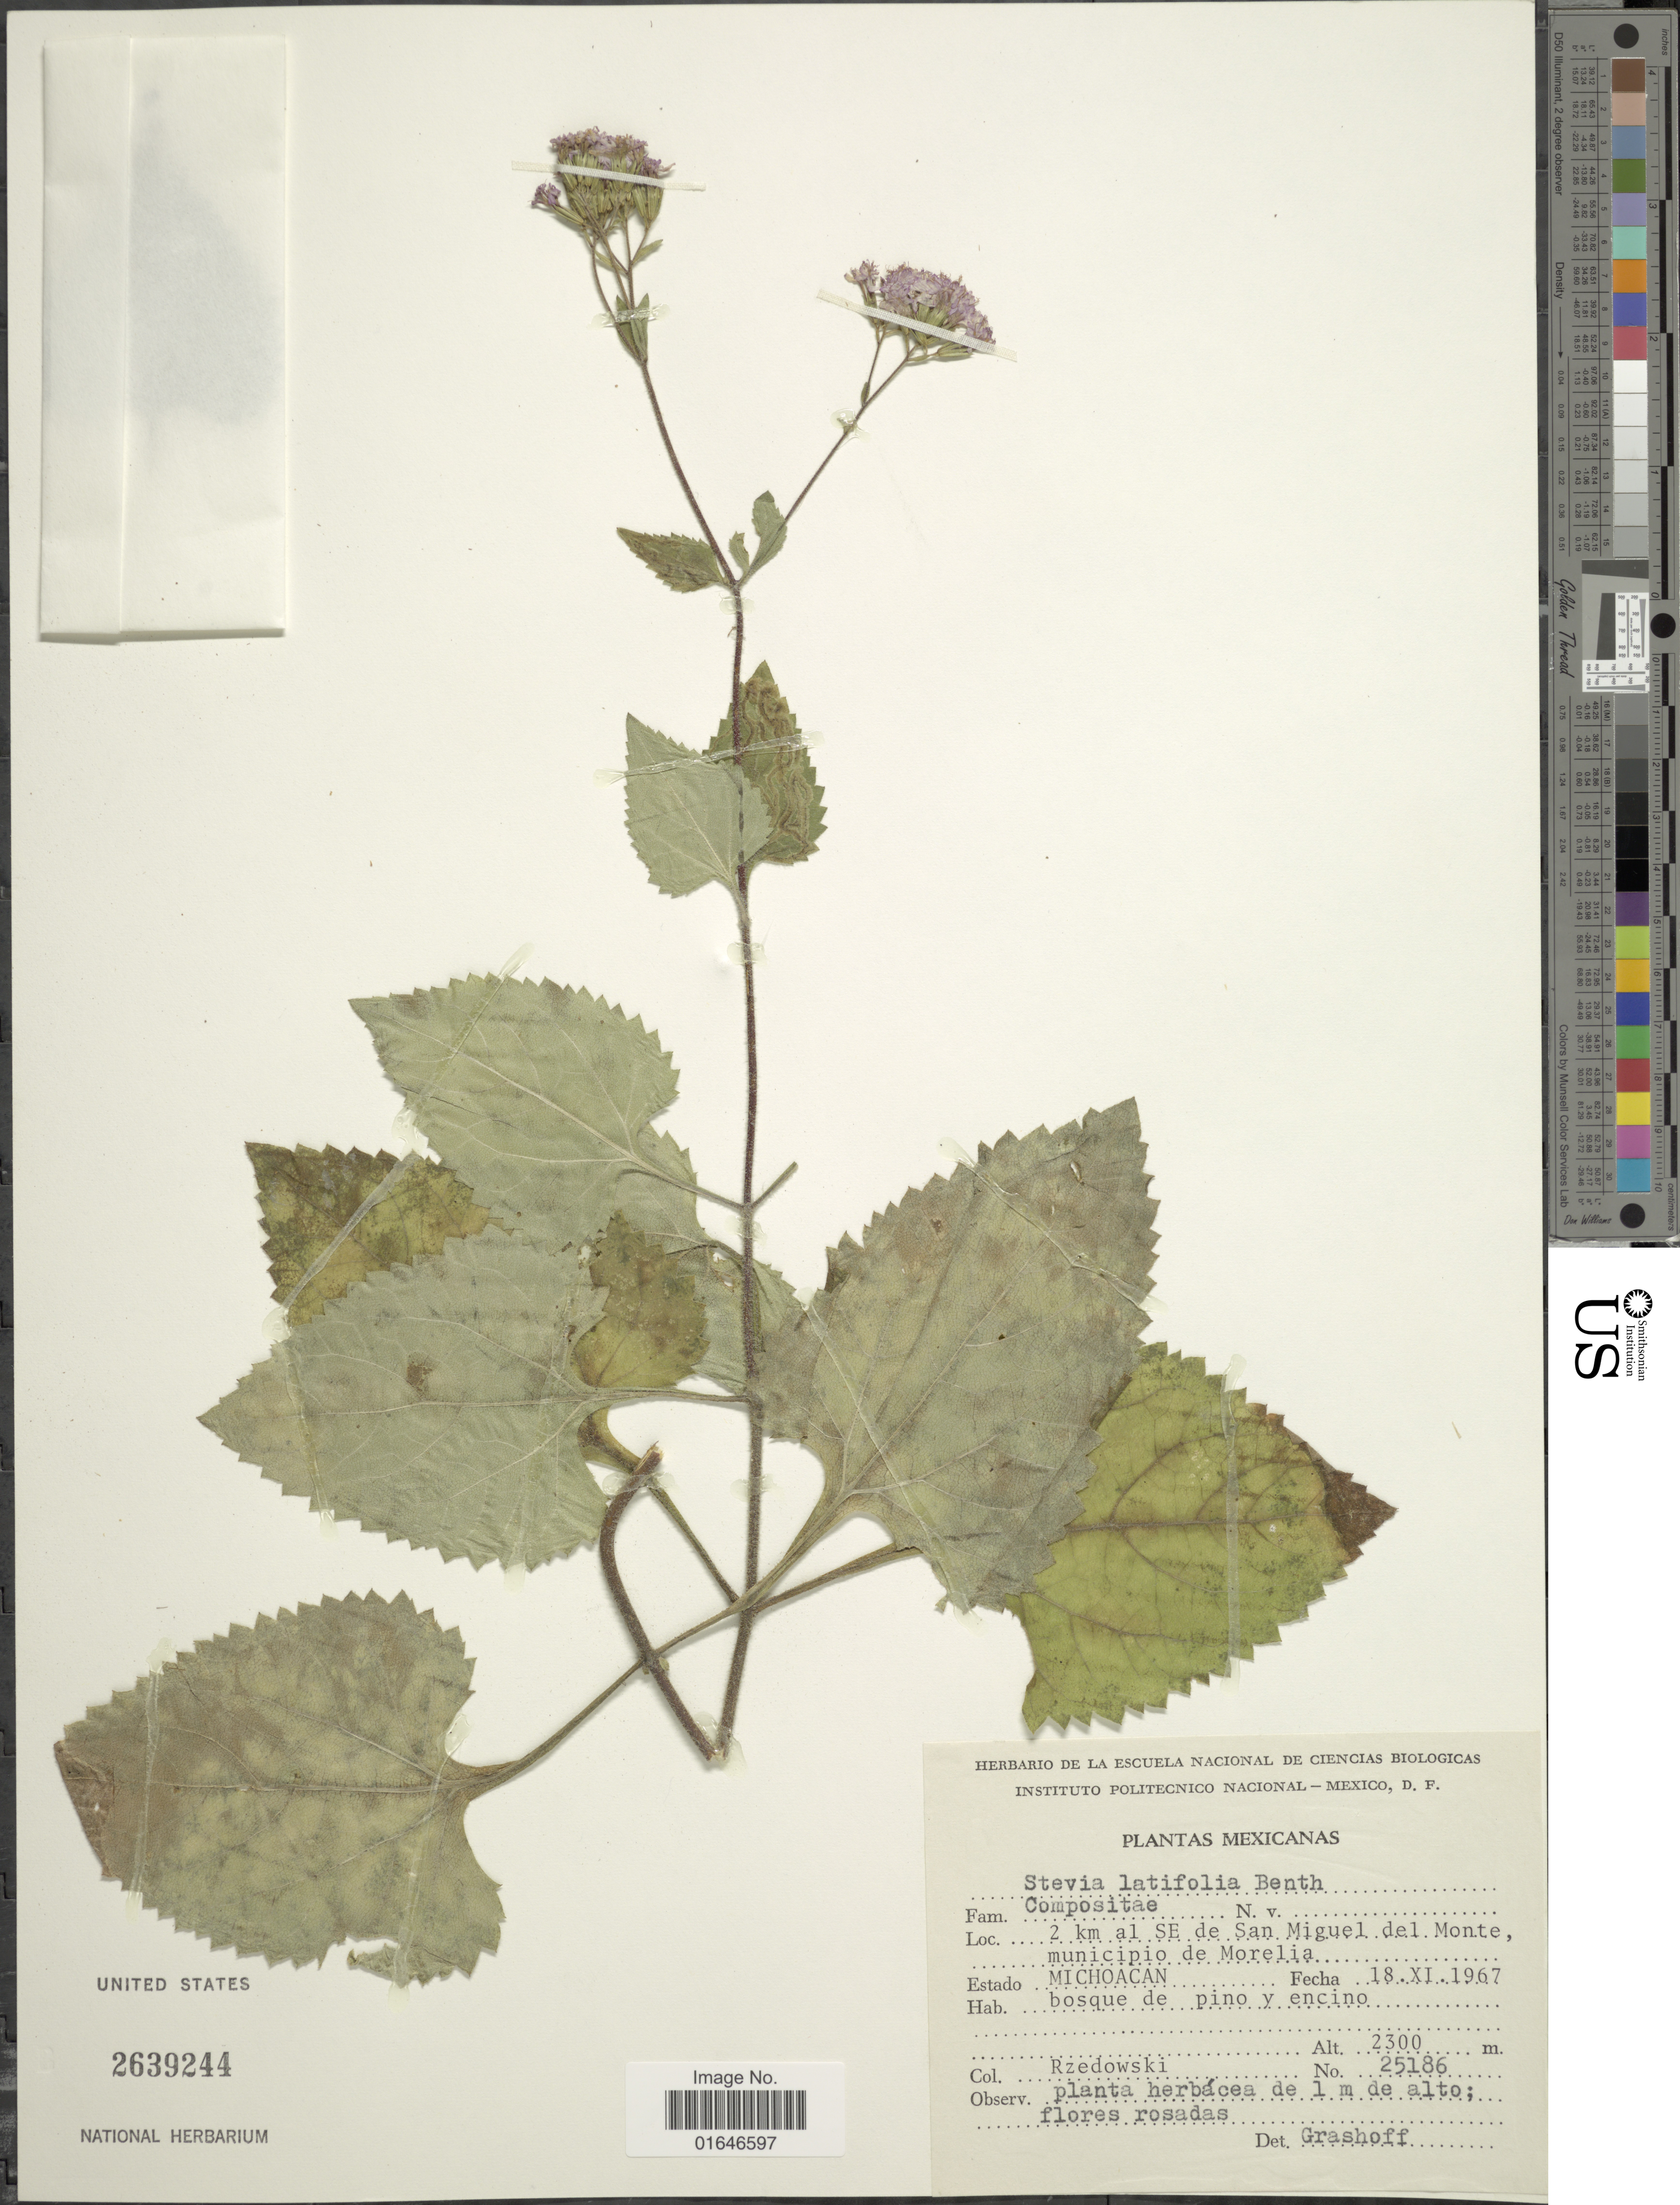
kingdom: Plantae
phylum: Tracheophyta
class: Magnoliopsida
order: Asterales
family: Asteraceae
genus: Stevia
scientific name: Stevia latifolia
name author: Benth.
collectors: Rzedowski, --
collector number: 25186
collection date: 1967-11-18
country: Mexico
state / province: Michoacán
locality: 2 km al SE de San Miquel del Monte Municipio de Morelia, Michoacan.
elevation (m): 2300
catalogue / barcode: US 2639244